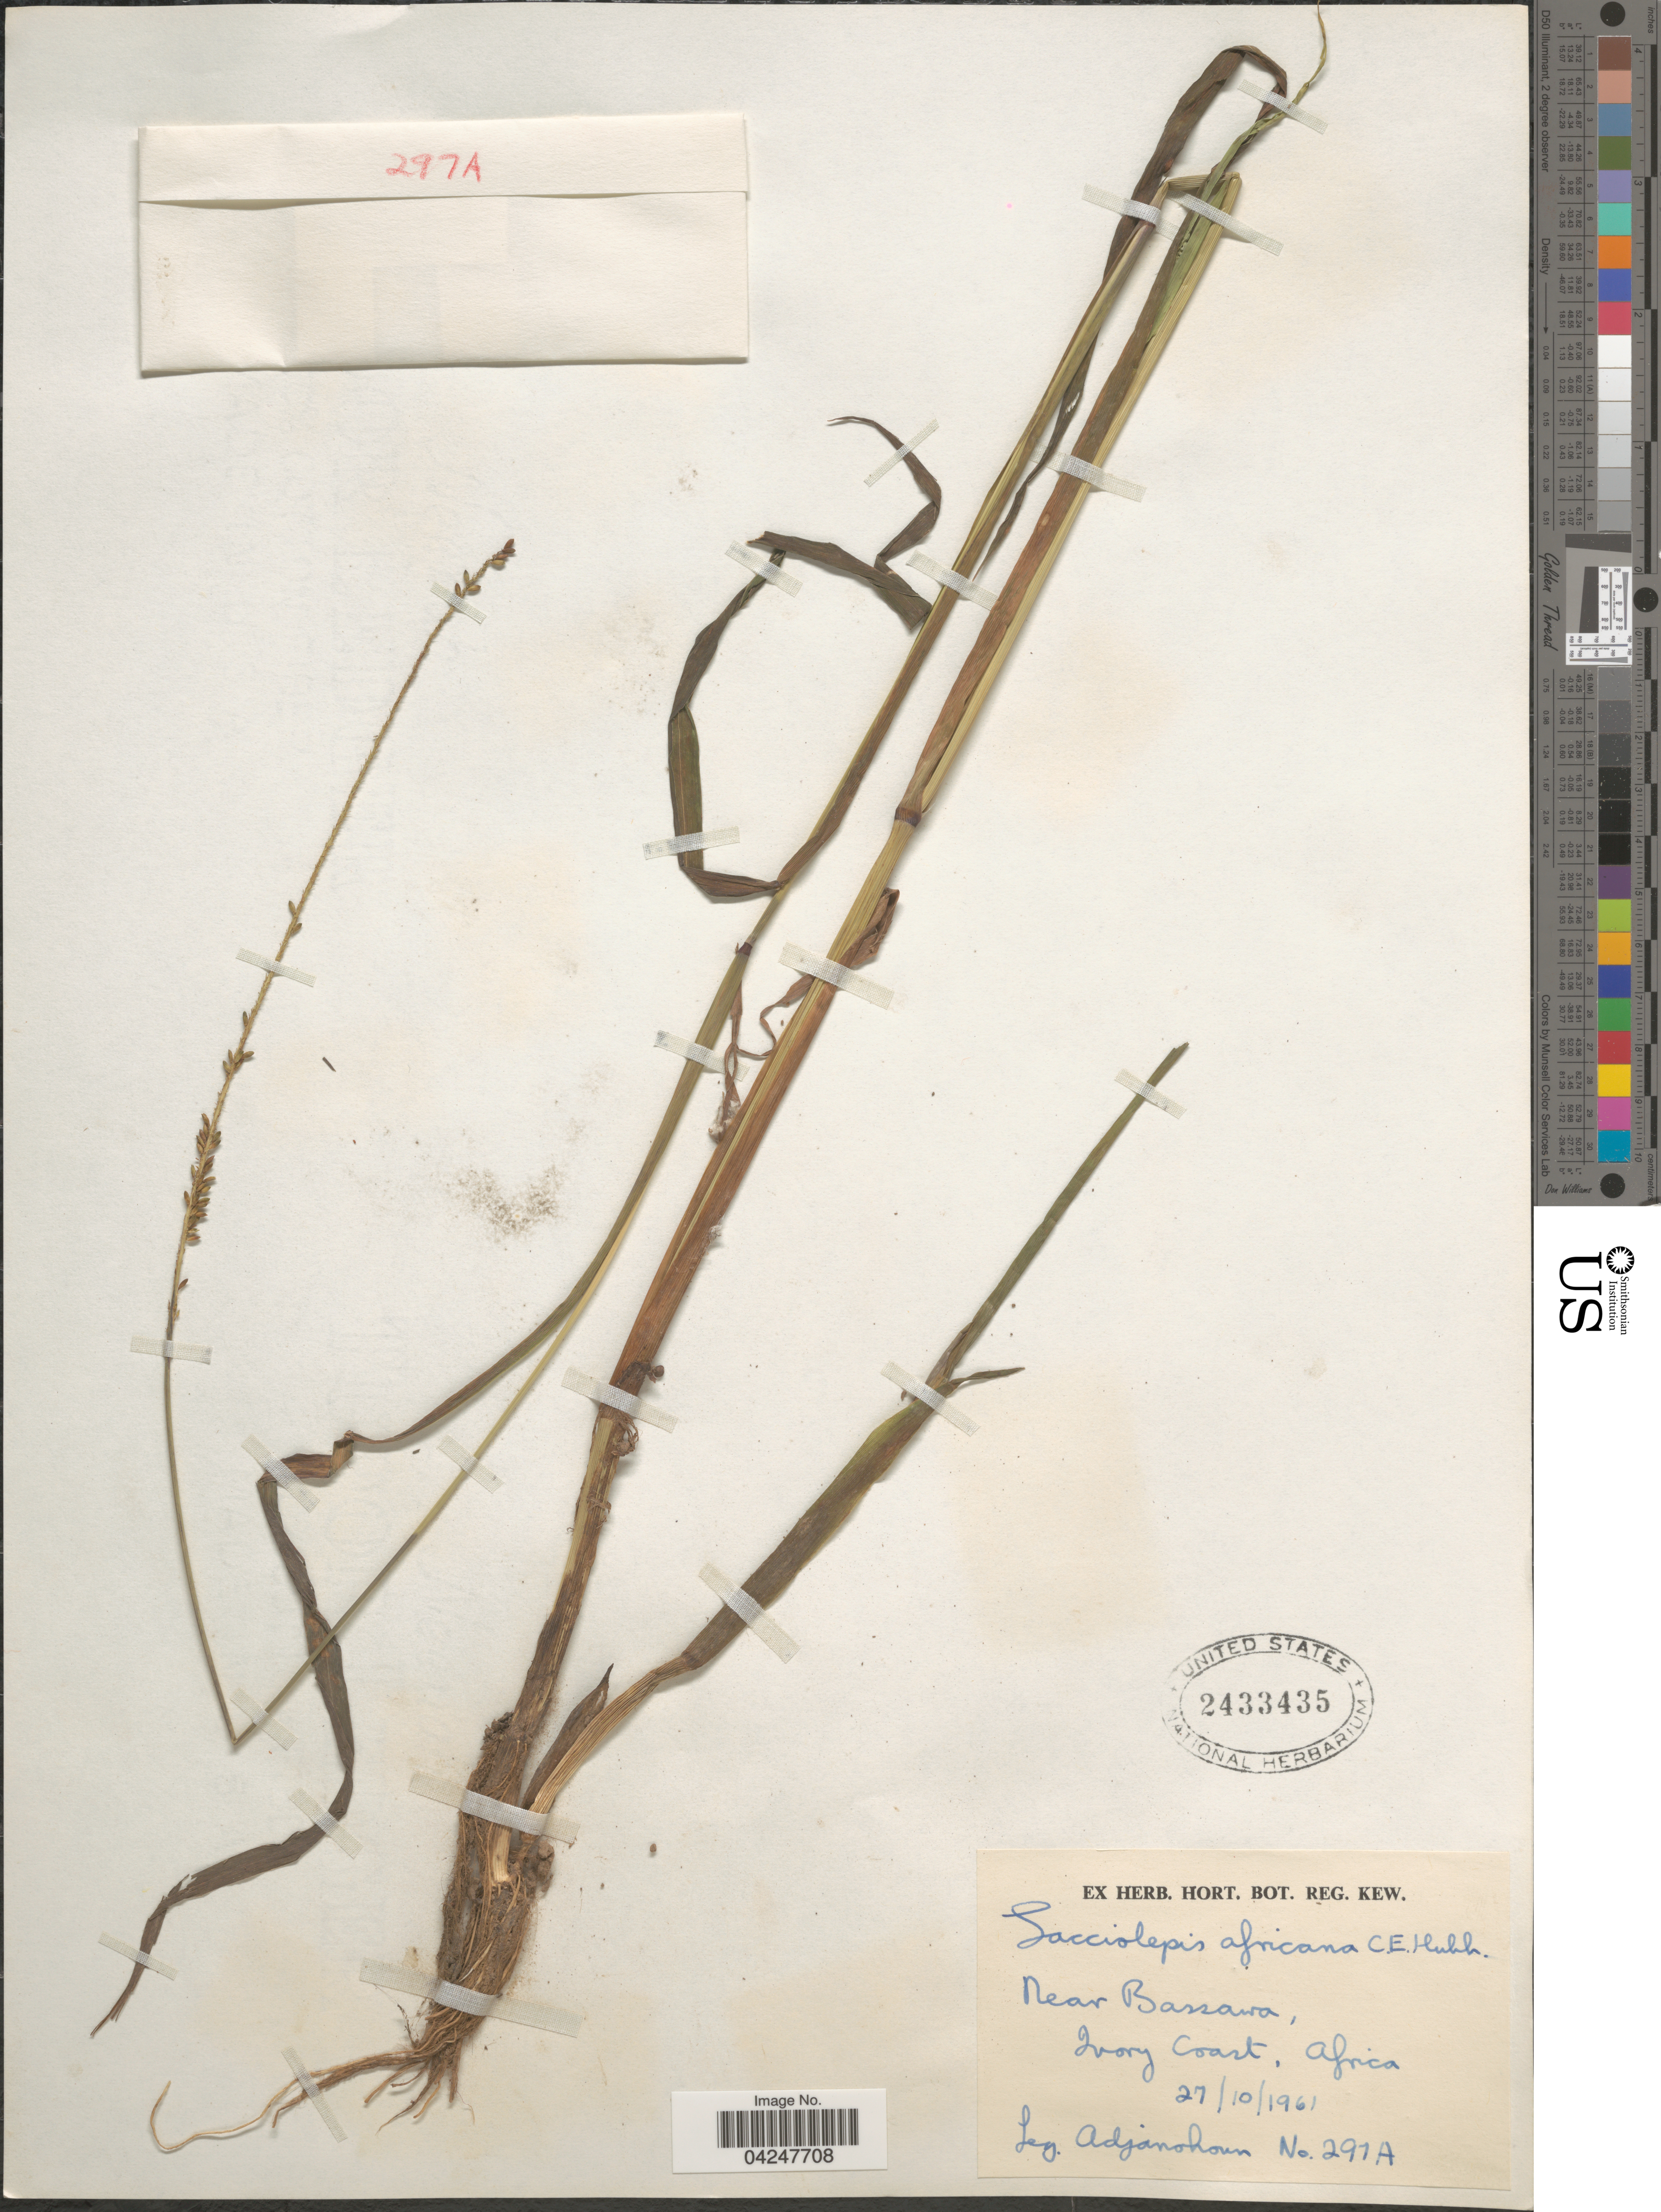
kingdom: Plantae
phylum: Tracheophyta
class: Liliopsida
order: Poales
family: Poaceae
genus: Sacciolepis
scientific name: Sacciolepis africana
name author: C. E. Hubb. & Snowden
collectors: Adjanohoun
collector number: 291A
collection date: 1961-10-27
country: Ivory Coast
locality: Near Bassawa.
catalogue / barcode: US 2433435